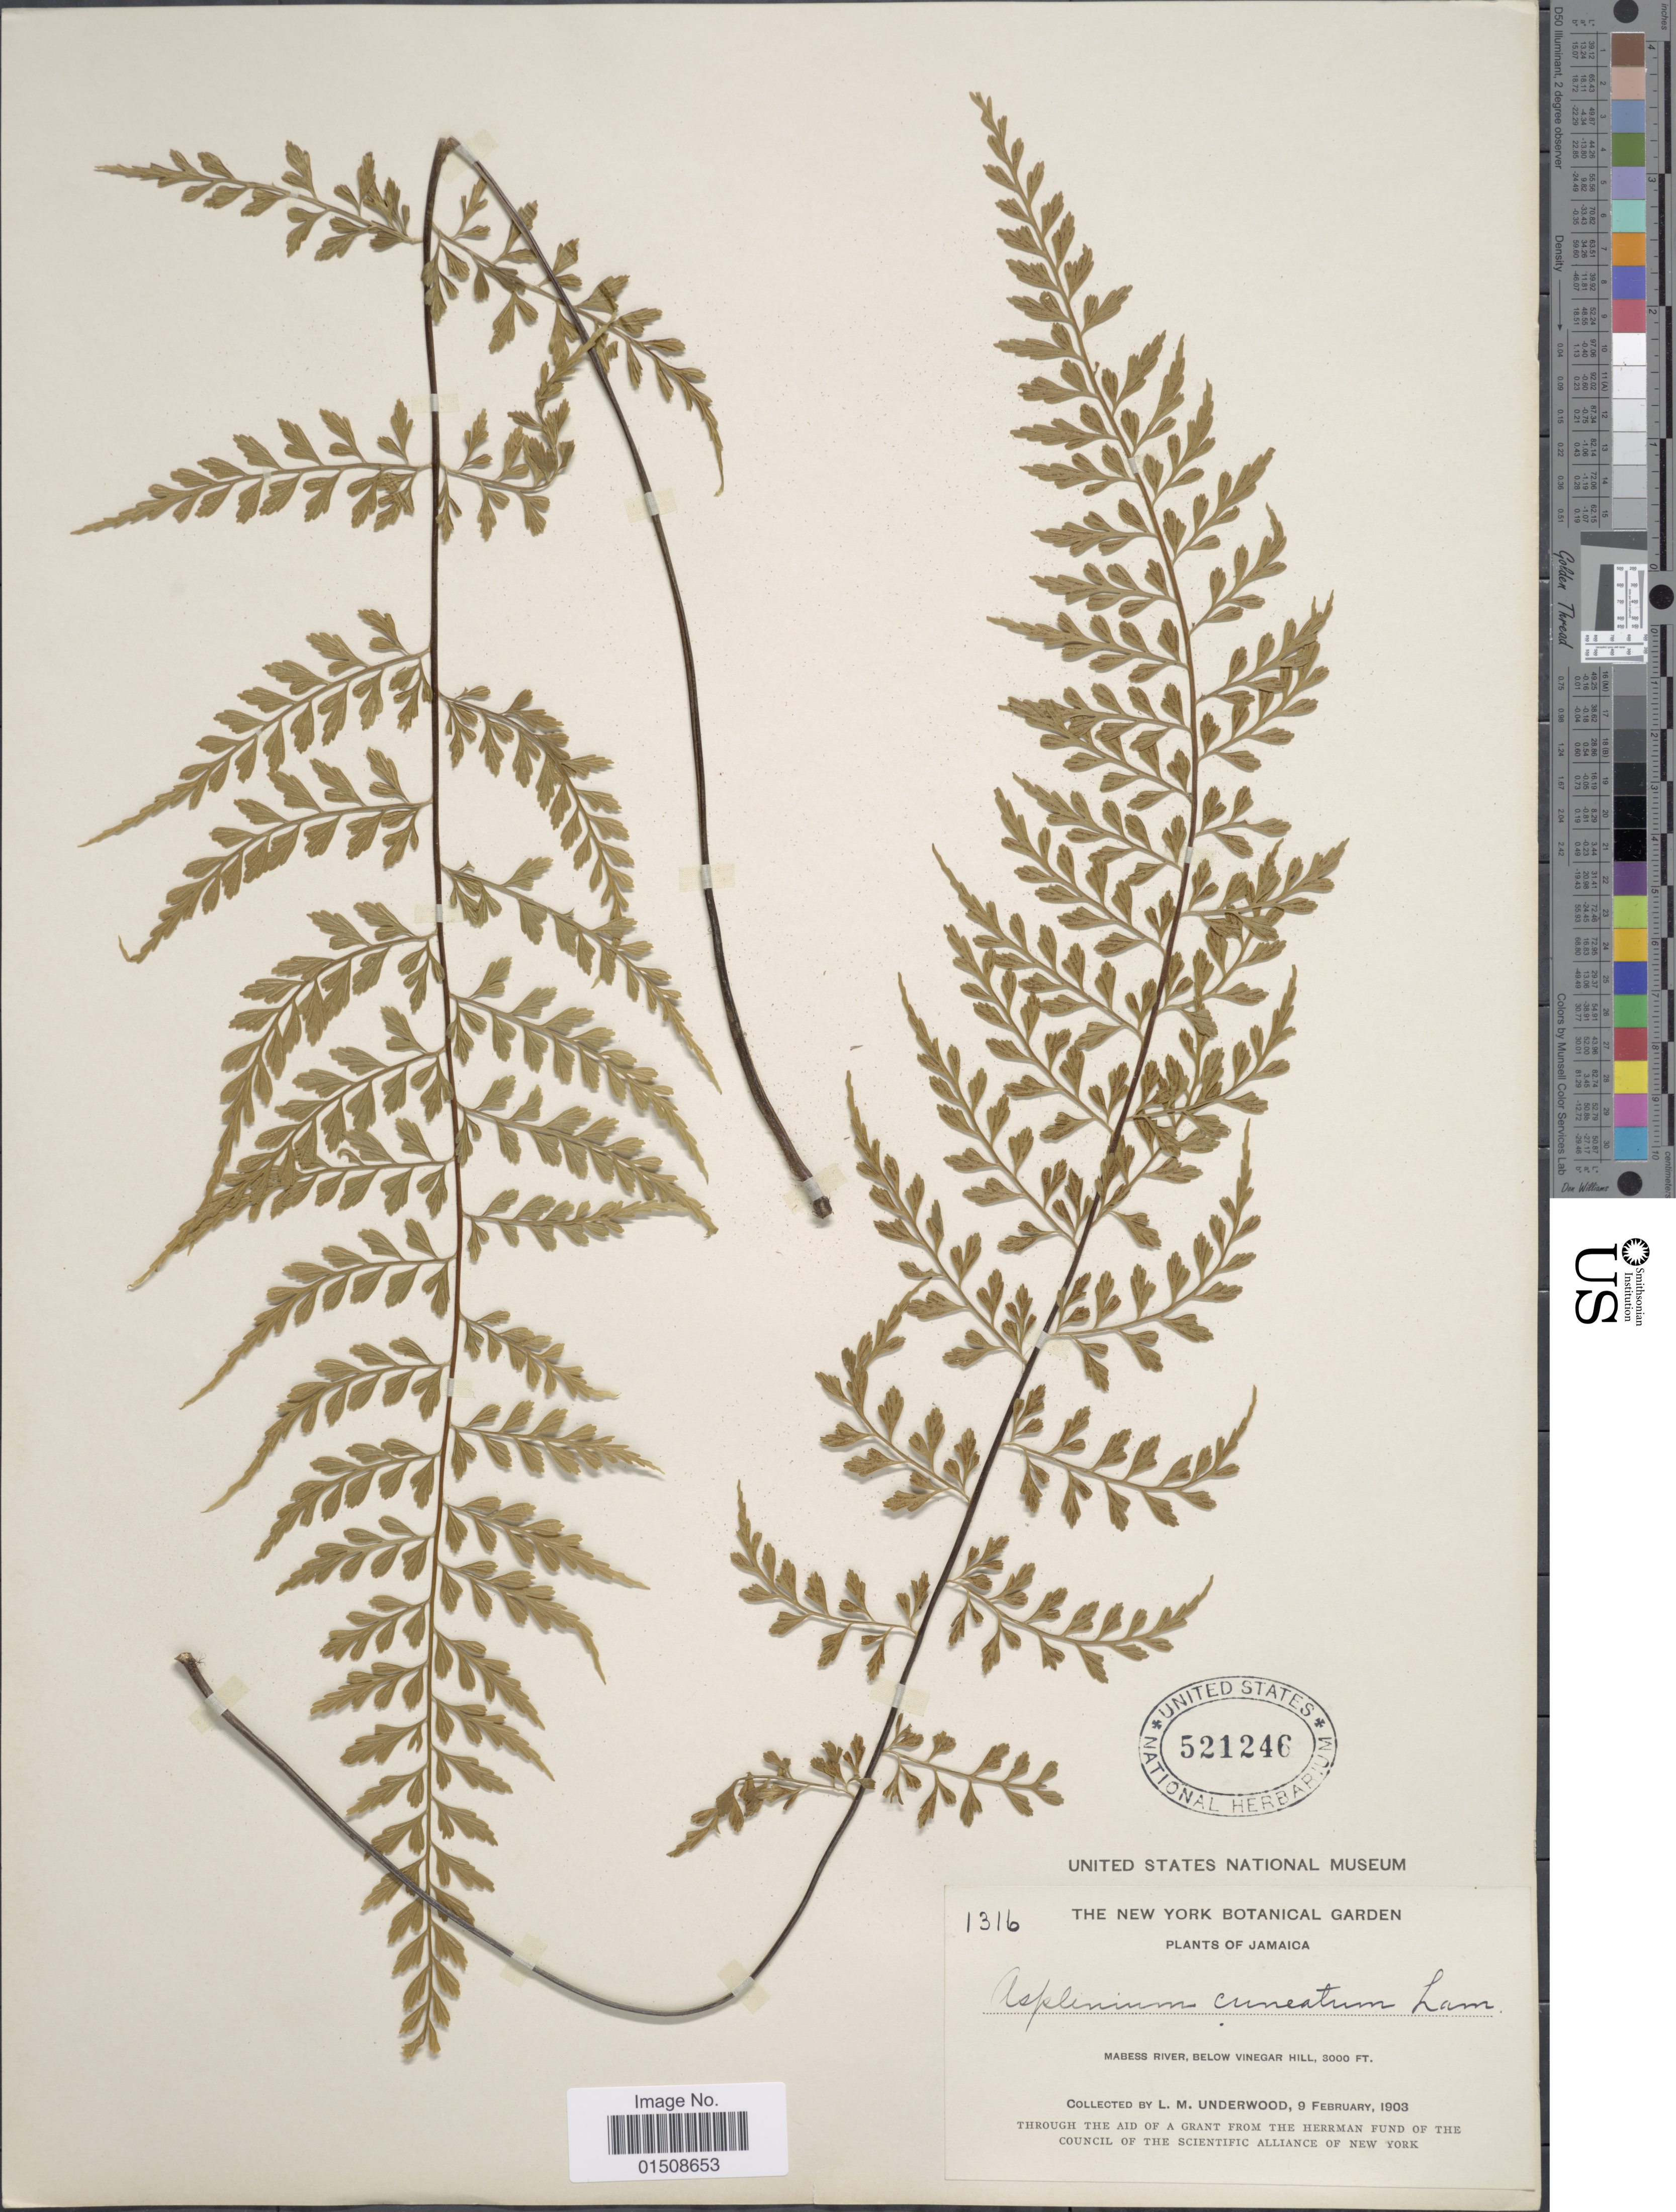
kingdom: Plantae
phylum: Tracheophyta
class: Polypodiopsida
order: Polypodiales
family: Aspleniaceae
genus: Asplenium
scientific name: Asplenium cuneatum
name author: Lam.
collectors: L. M. Underwood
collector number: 1316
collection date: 1903-02-09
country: Jamaica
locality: Mabess River, Below Vinegar Hill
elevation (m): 914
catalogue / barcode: US 521246